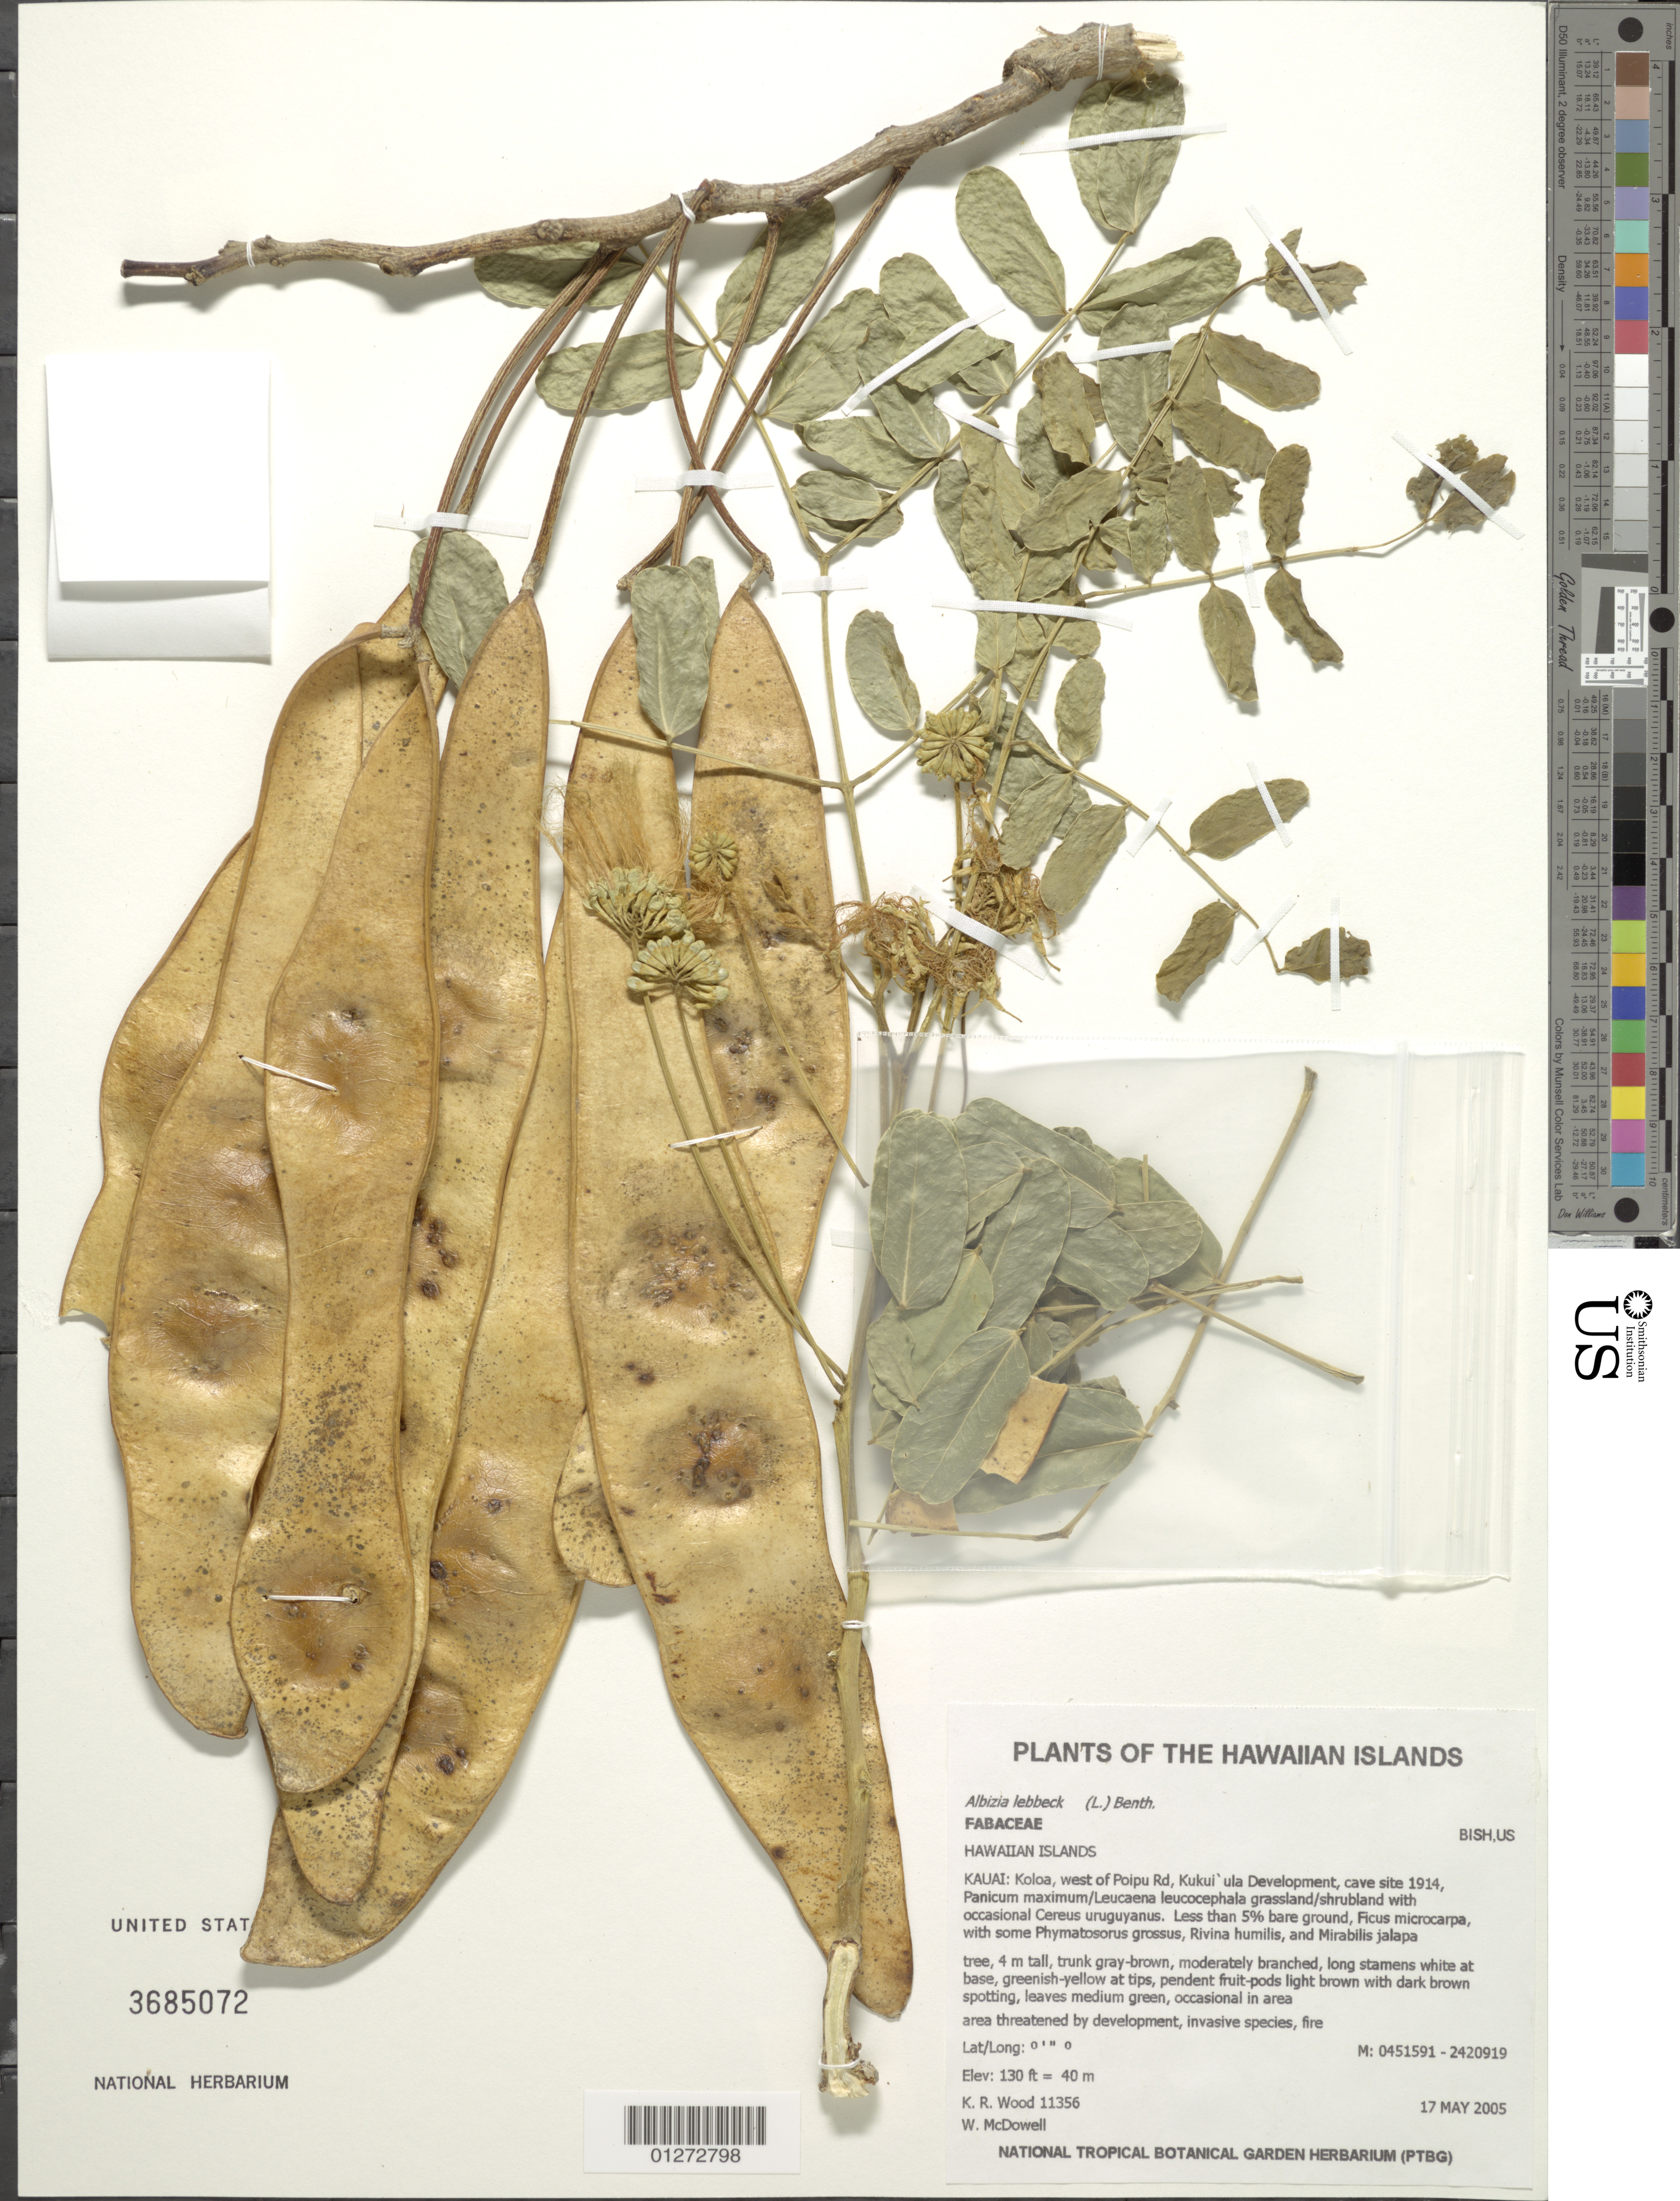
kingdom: Plantae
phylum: Tracheophyta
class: Magnoliopsida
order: Fabales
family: Fabaceae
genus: Albizia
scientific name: Albizia lebbeck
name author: (L.) Benth.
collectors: K. R. Wood & W. McDowell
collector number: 11356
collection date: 2005-05-17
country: United States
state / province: Hawaii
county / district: Kaui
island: Kaua'i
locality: Koloa, west of Poipu Rd, Kukui'ula Development, cave site 1914.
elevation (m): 40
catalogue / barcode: US 3685072